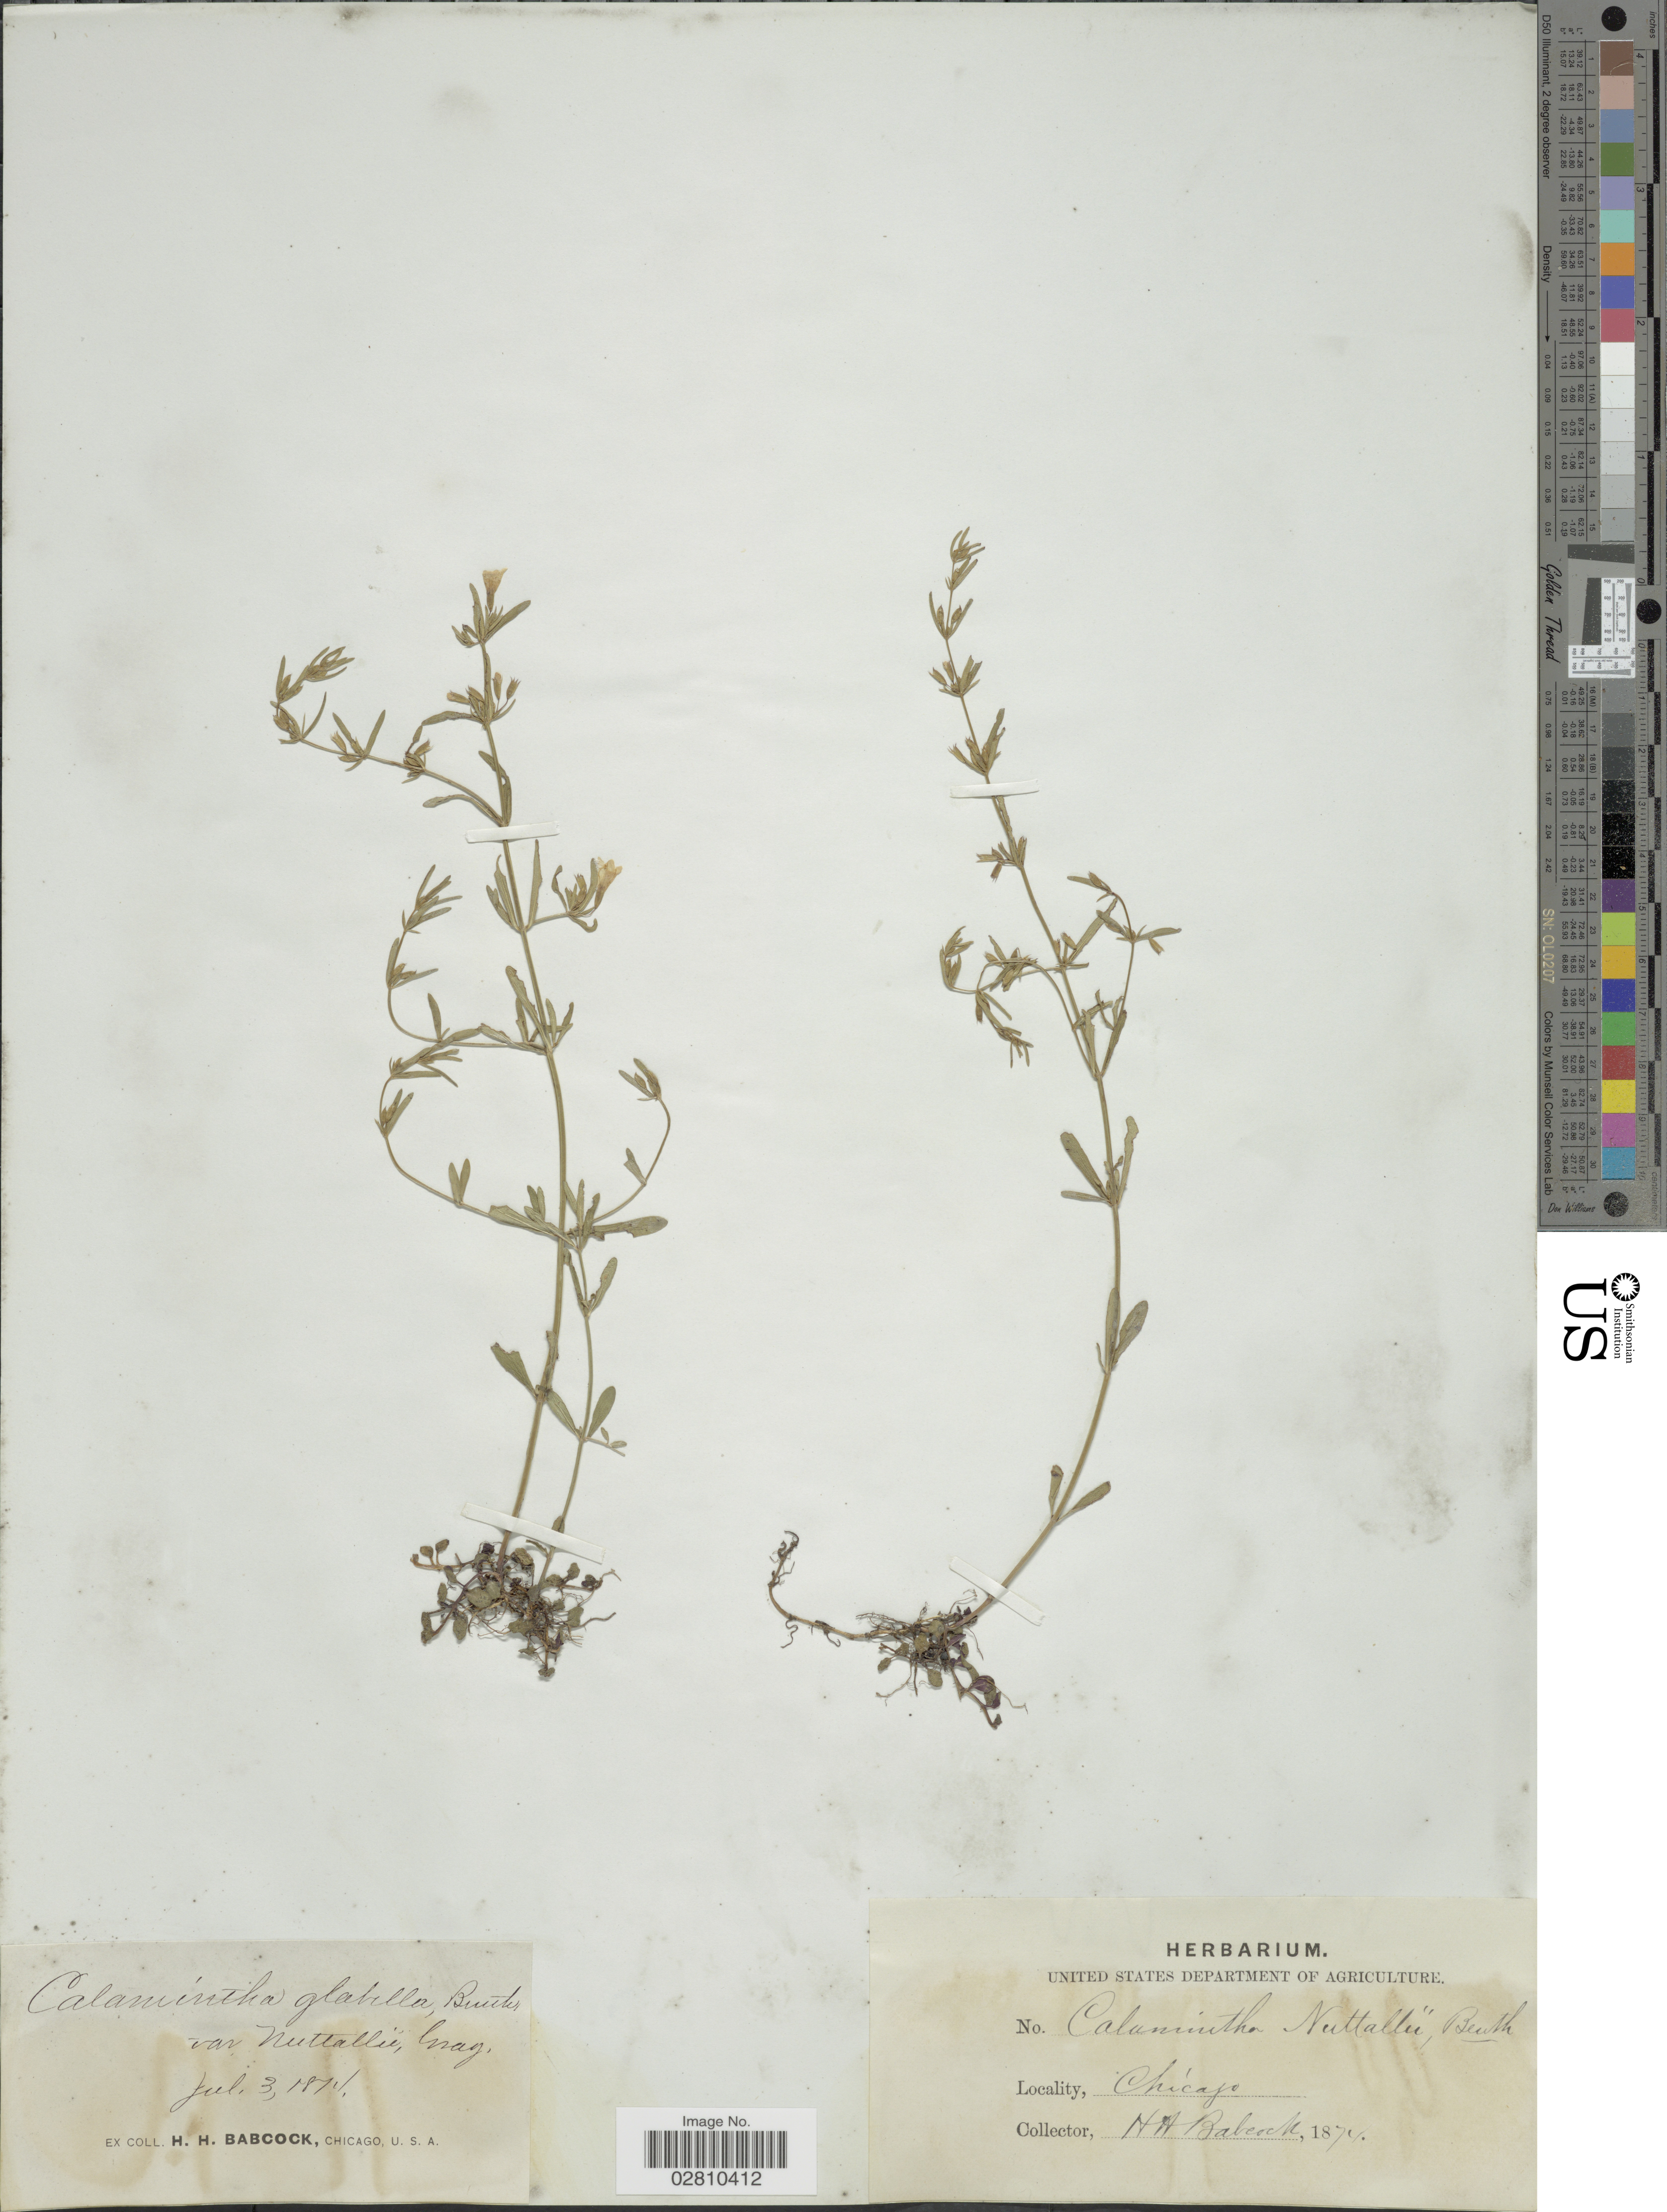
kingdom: Plantae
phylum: Tracheophyta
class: Magnoliopsida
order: Lamiales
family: Lamiaceae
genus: Clinopodium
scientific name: Clinopodium glabrum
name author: (Nutt.) Kuntze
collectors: H. Babcock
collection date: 1874-07-03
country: United States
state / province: Illinois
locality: Chicago